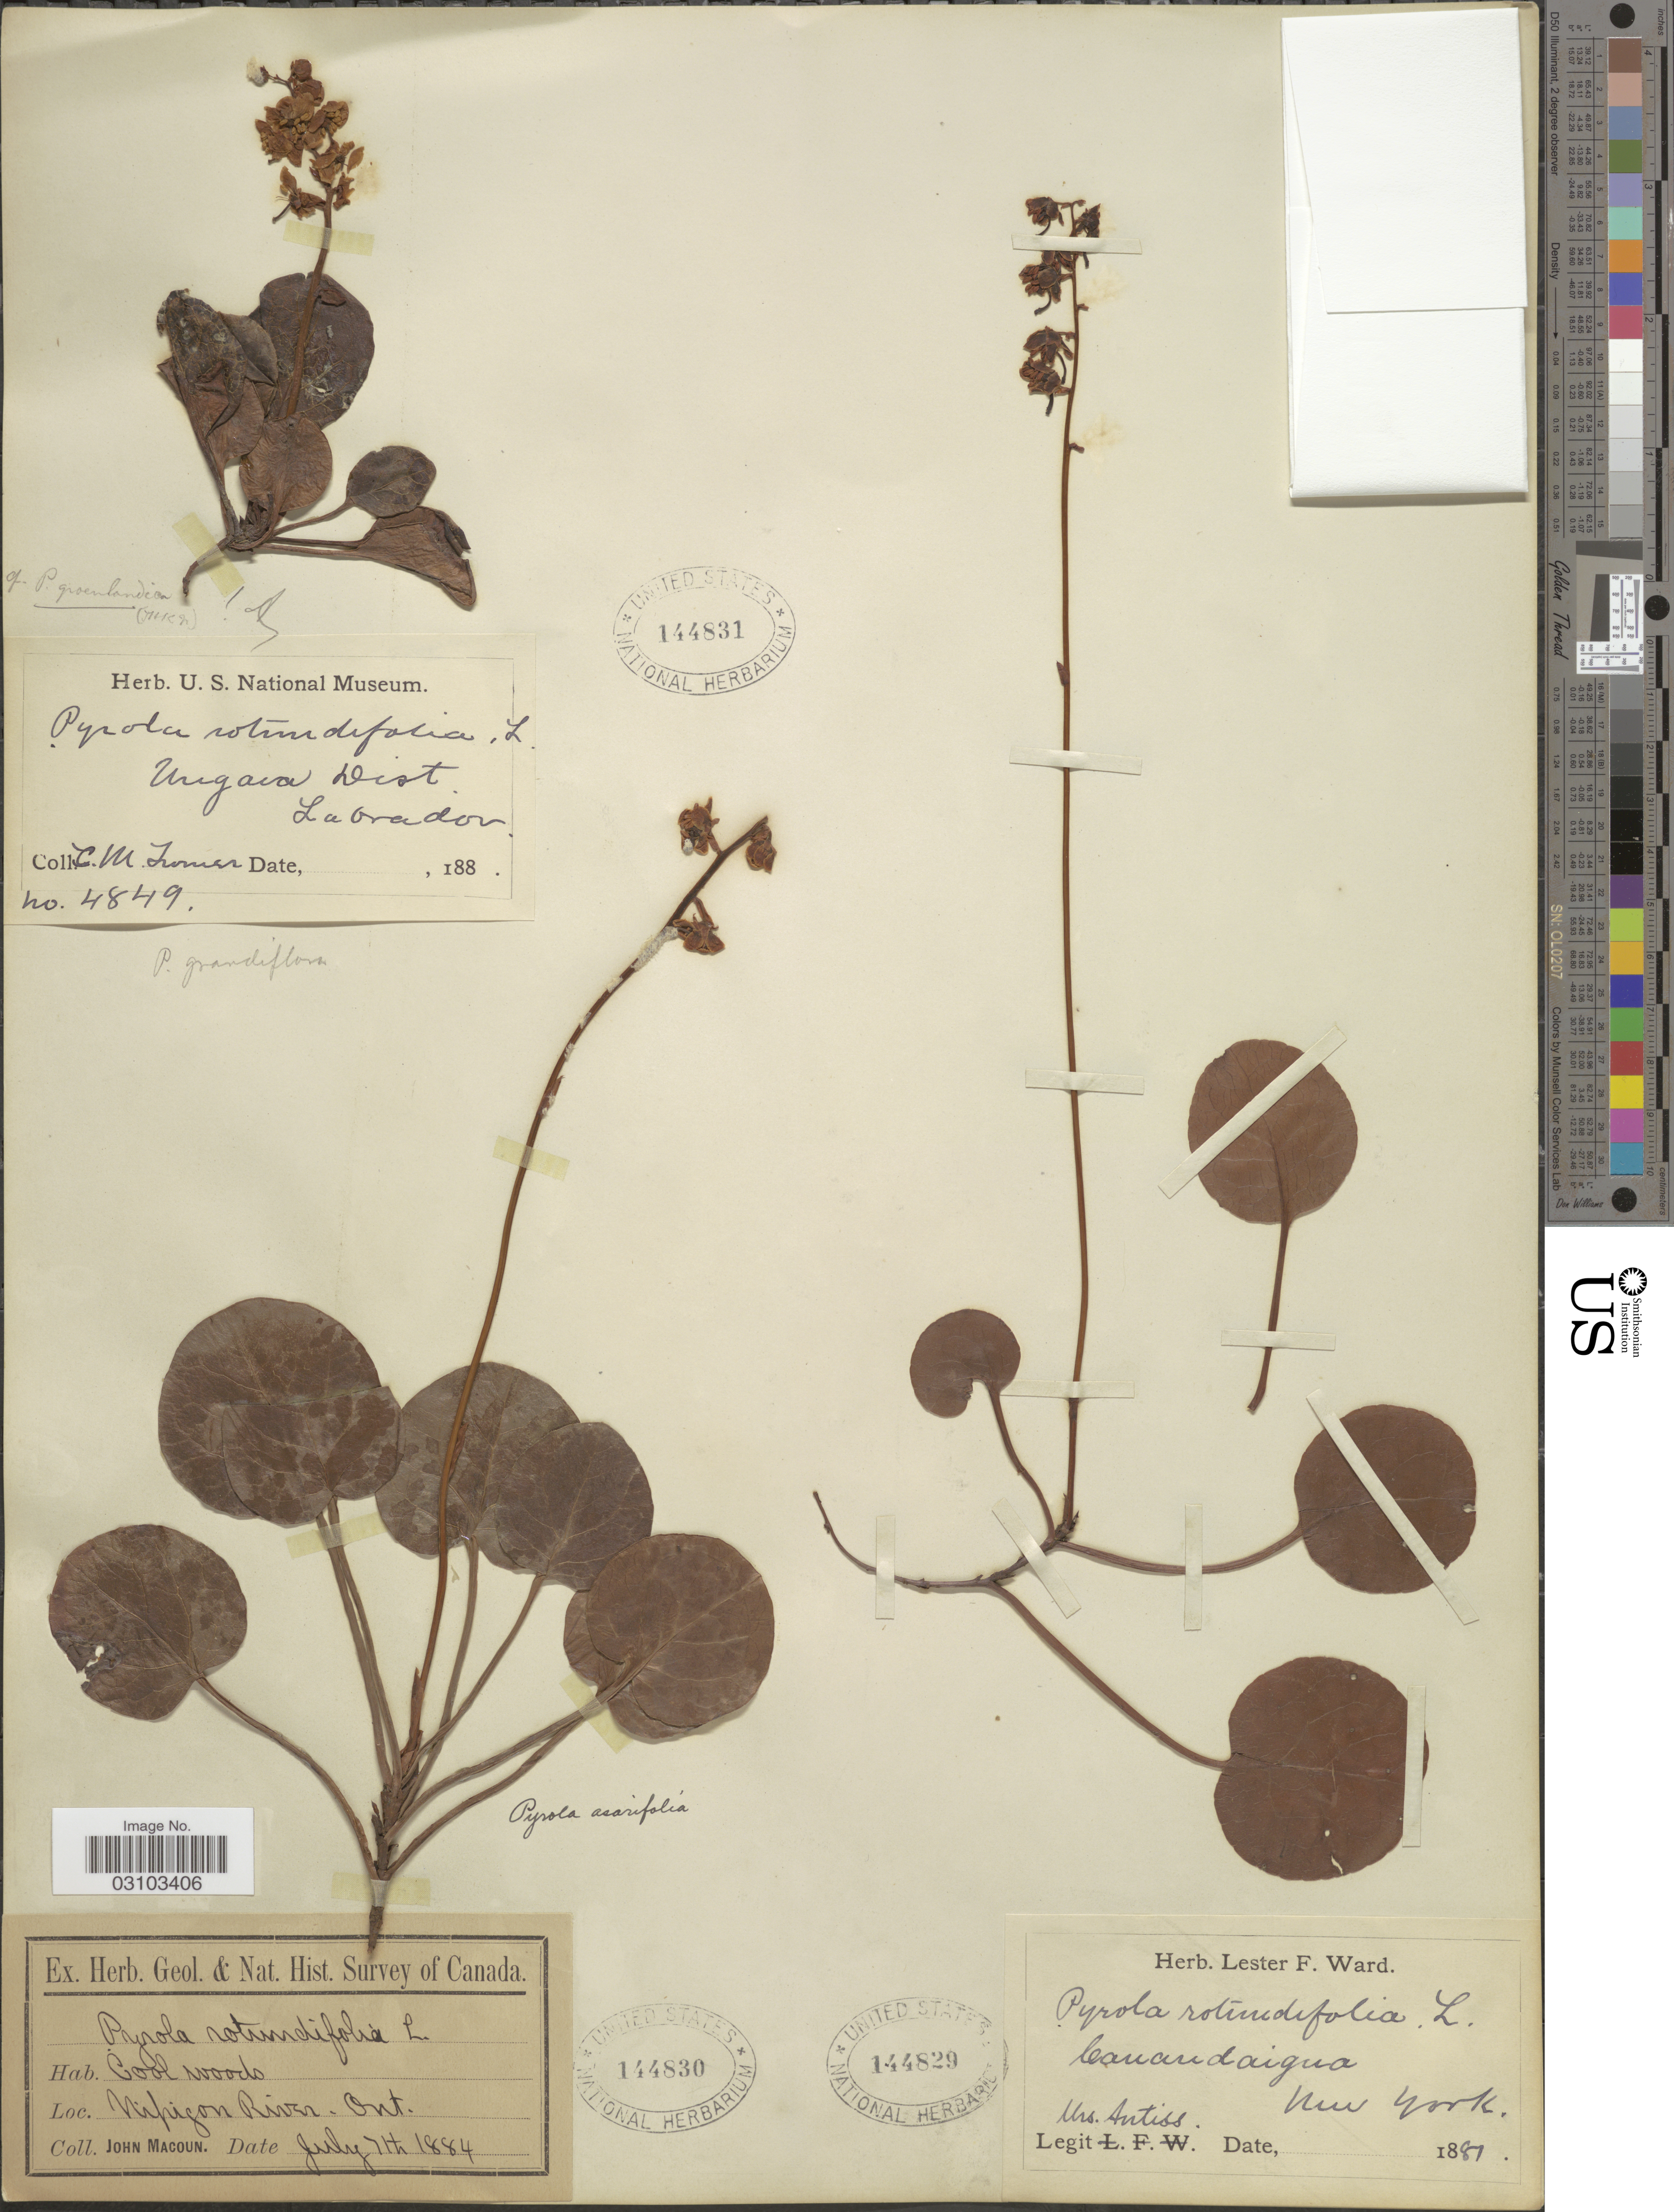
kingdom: Plantae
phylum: Tracheophyta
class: Magnoliopsida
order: Ericales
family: Ericaceae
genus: Pyrola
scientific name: Pyrola americana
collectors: J. Macoun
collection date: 1884-07-07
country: Canada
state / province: Ontario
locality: Nipigon River.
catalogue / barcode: US 144830-2